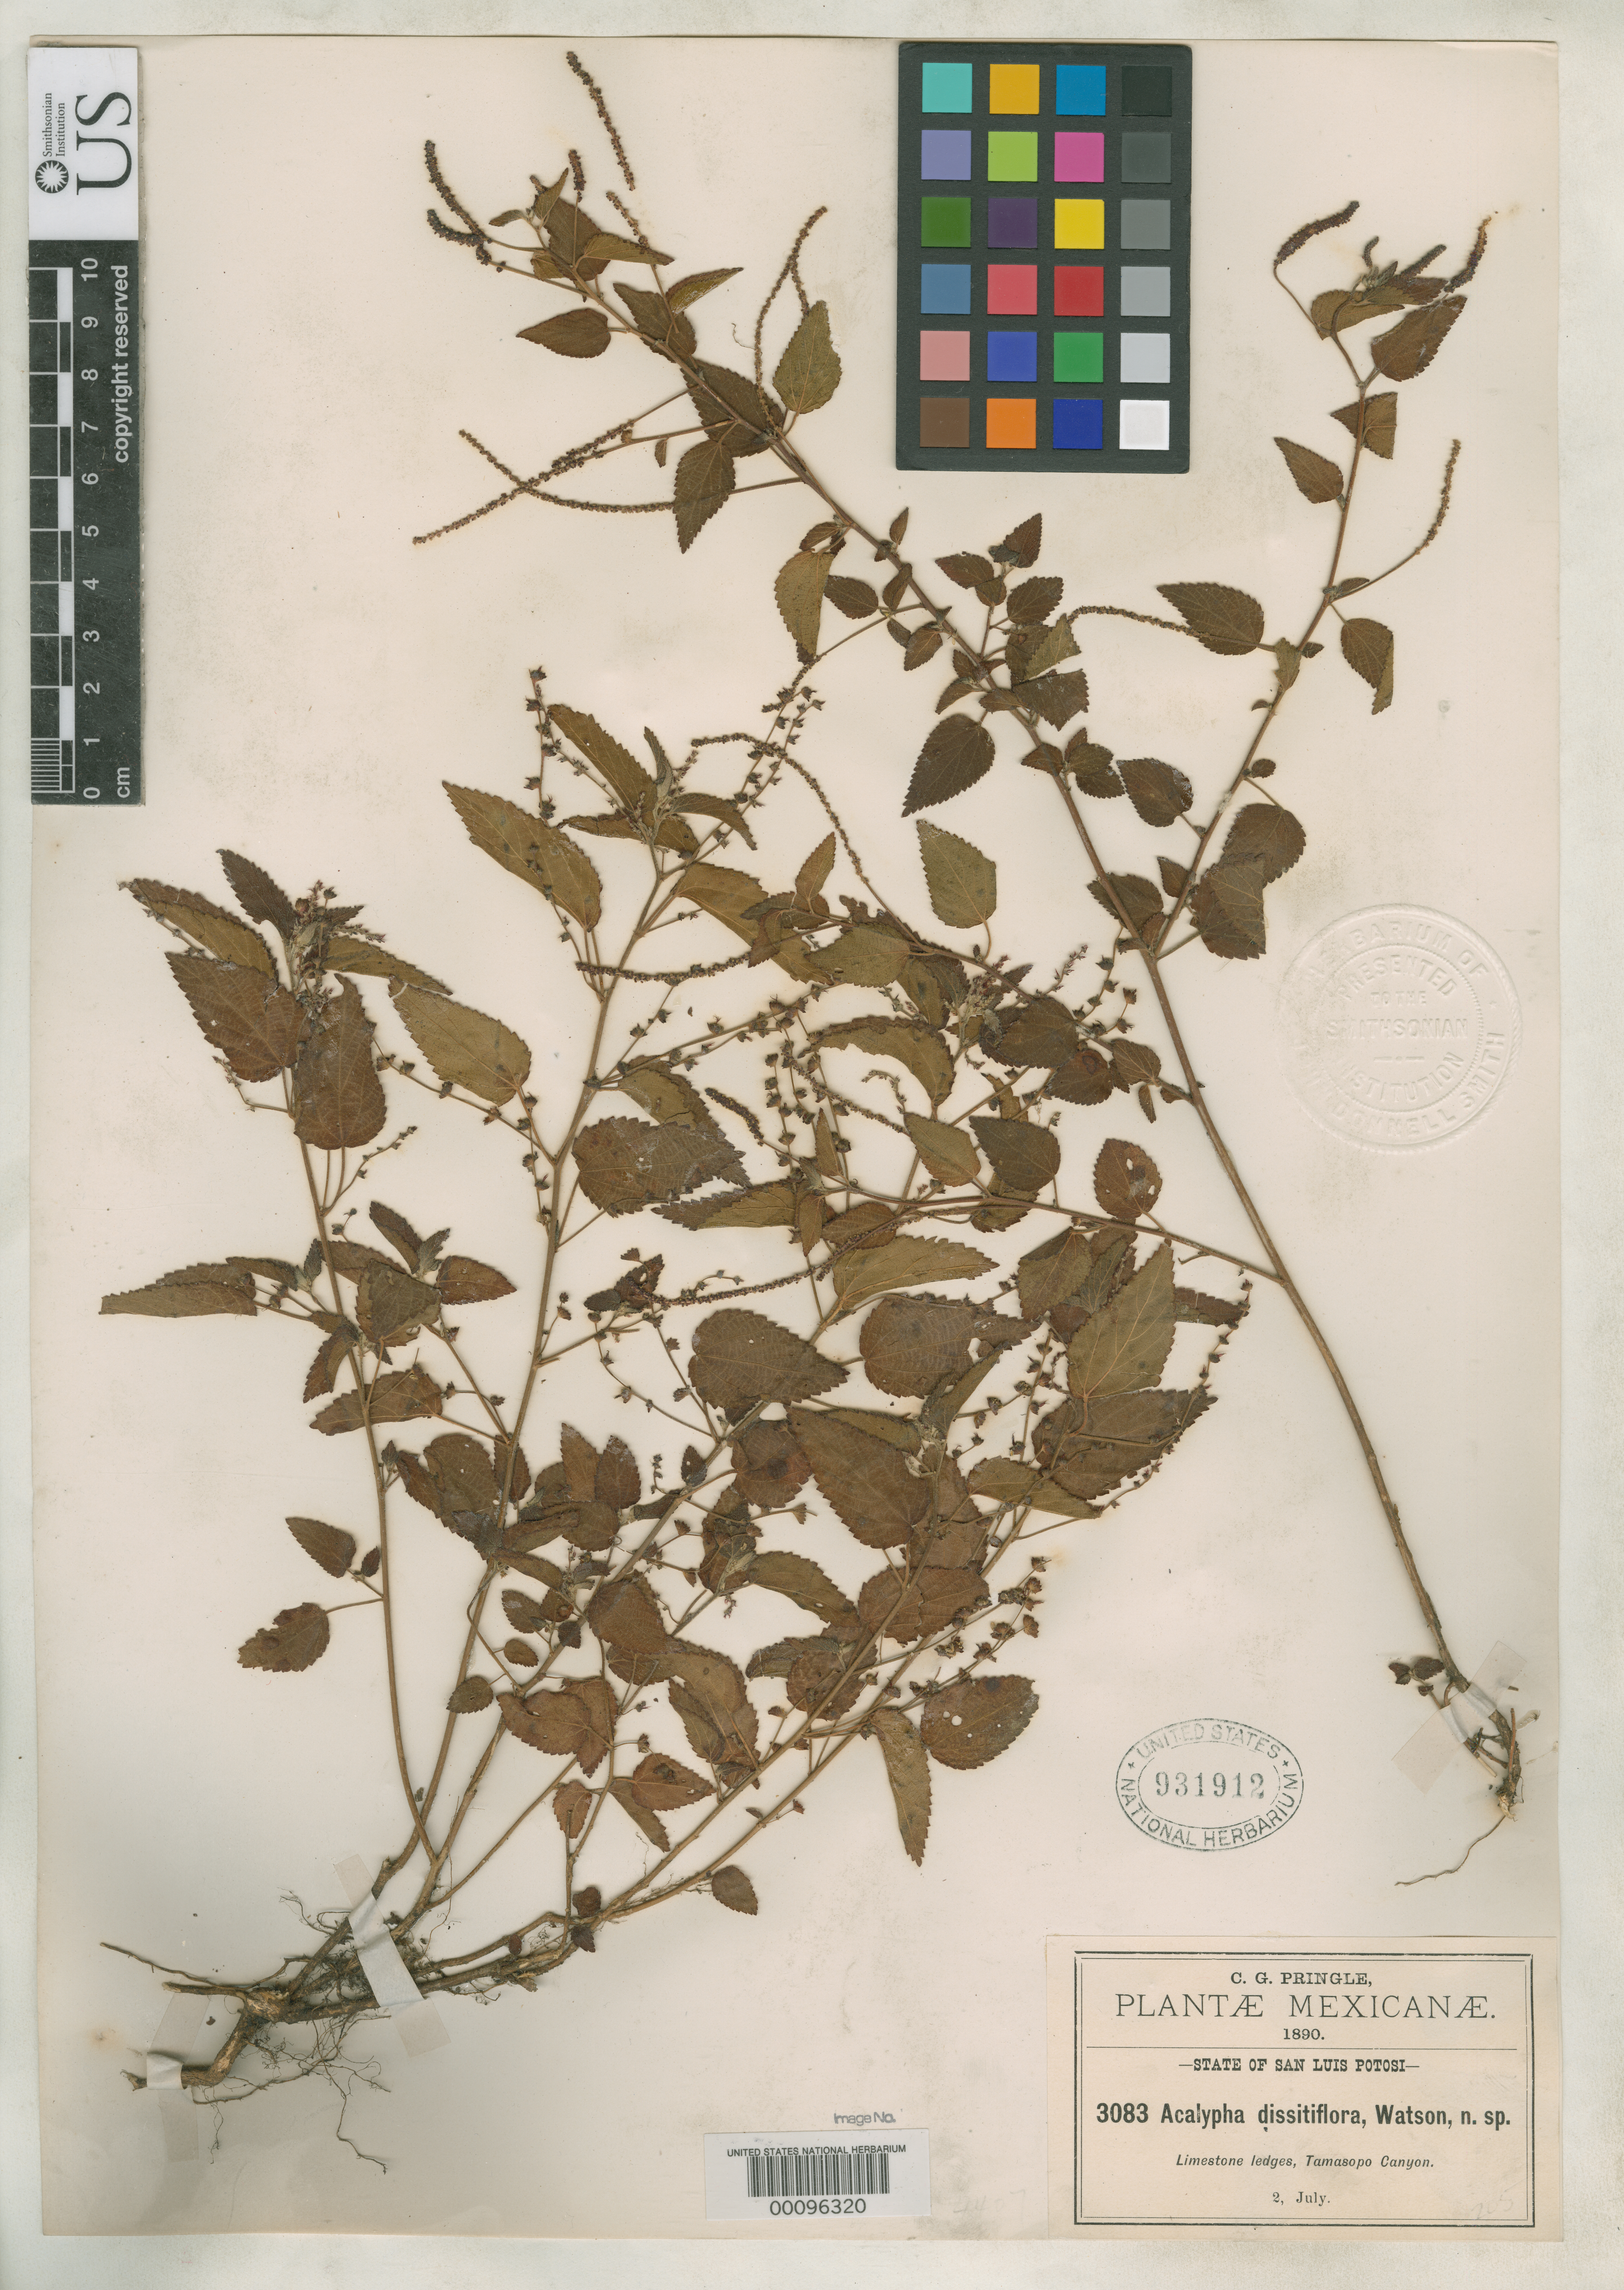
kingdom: Plantae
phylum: Tracheophyta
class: Magnoliopsida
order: Malpighiales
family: Euphorbiaceae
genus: Acalypha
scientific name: Acalypha dissitiflora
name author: S. Watson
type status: Type Collection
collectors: C. G. Pringle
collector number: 3083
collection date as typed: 02 Jul 1890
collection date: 1890-07-02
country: Mexico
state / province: San Luis Potosi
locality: Tamasopo Canyon.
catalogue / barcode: US 931912